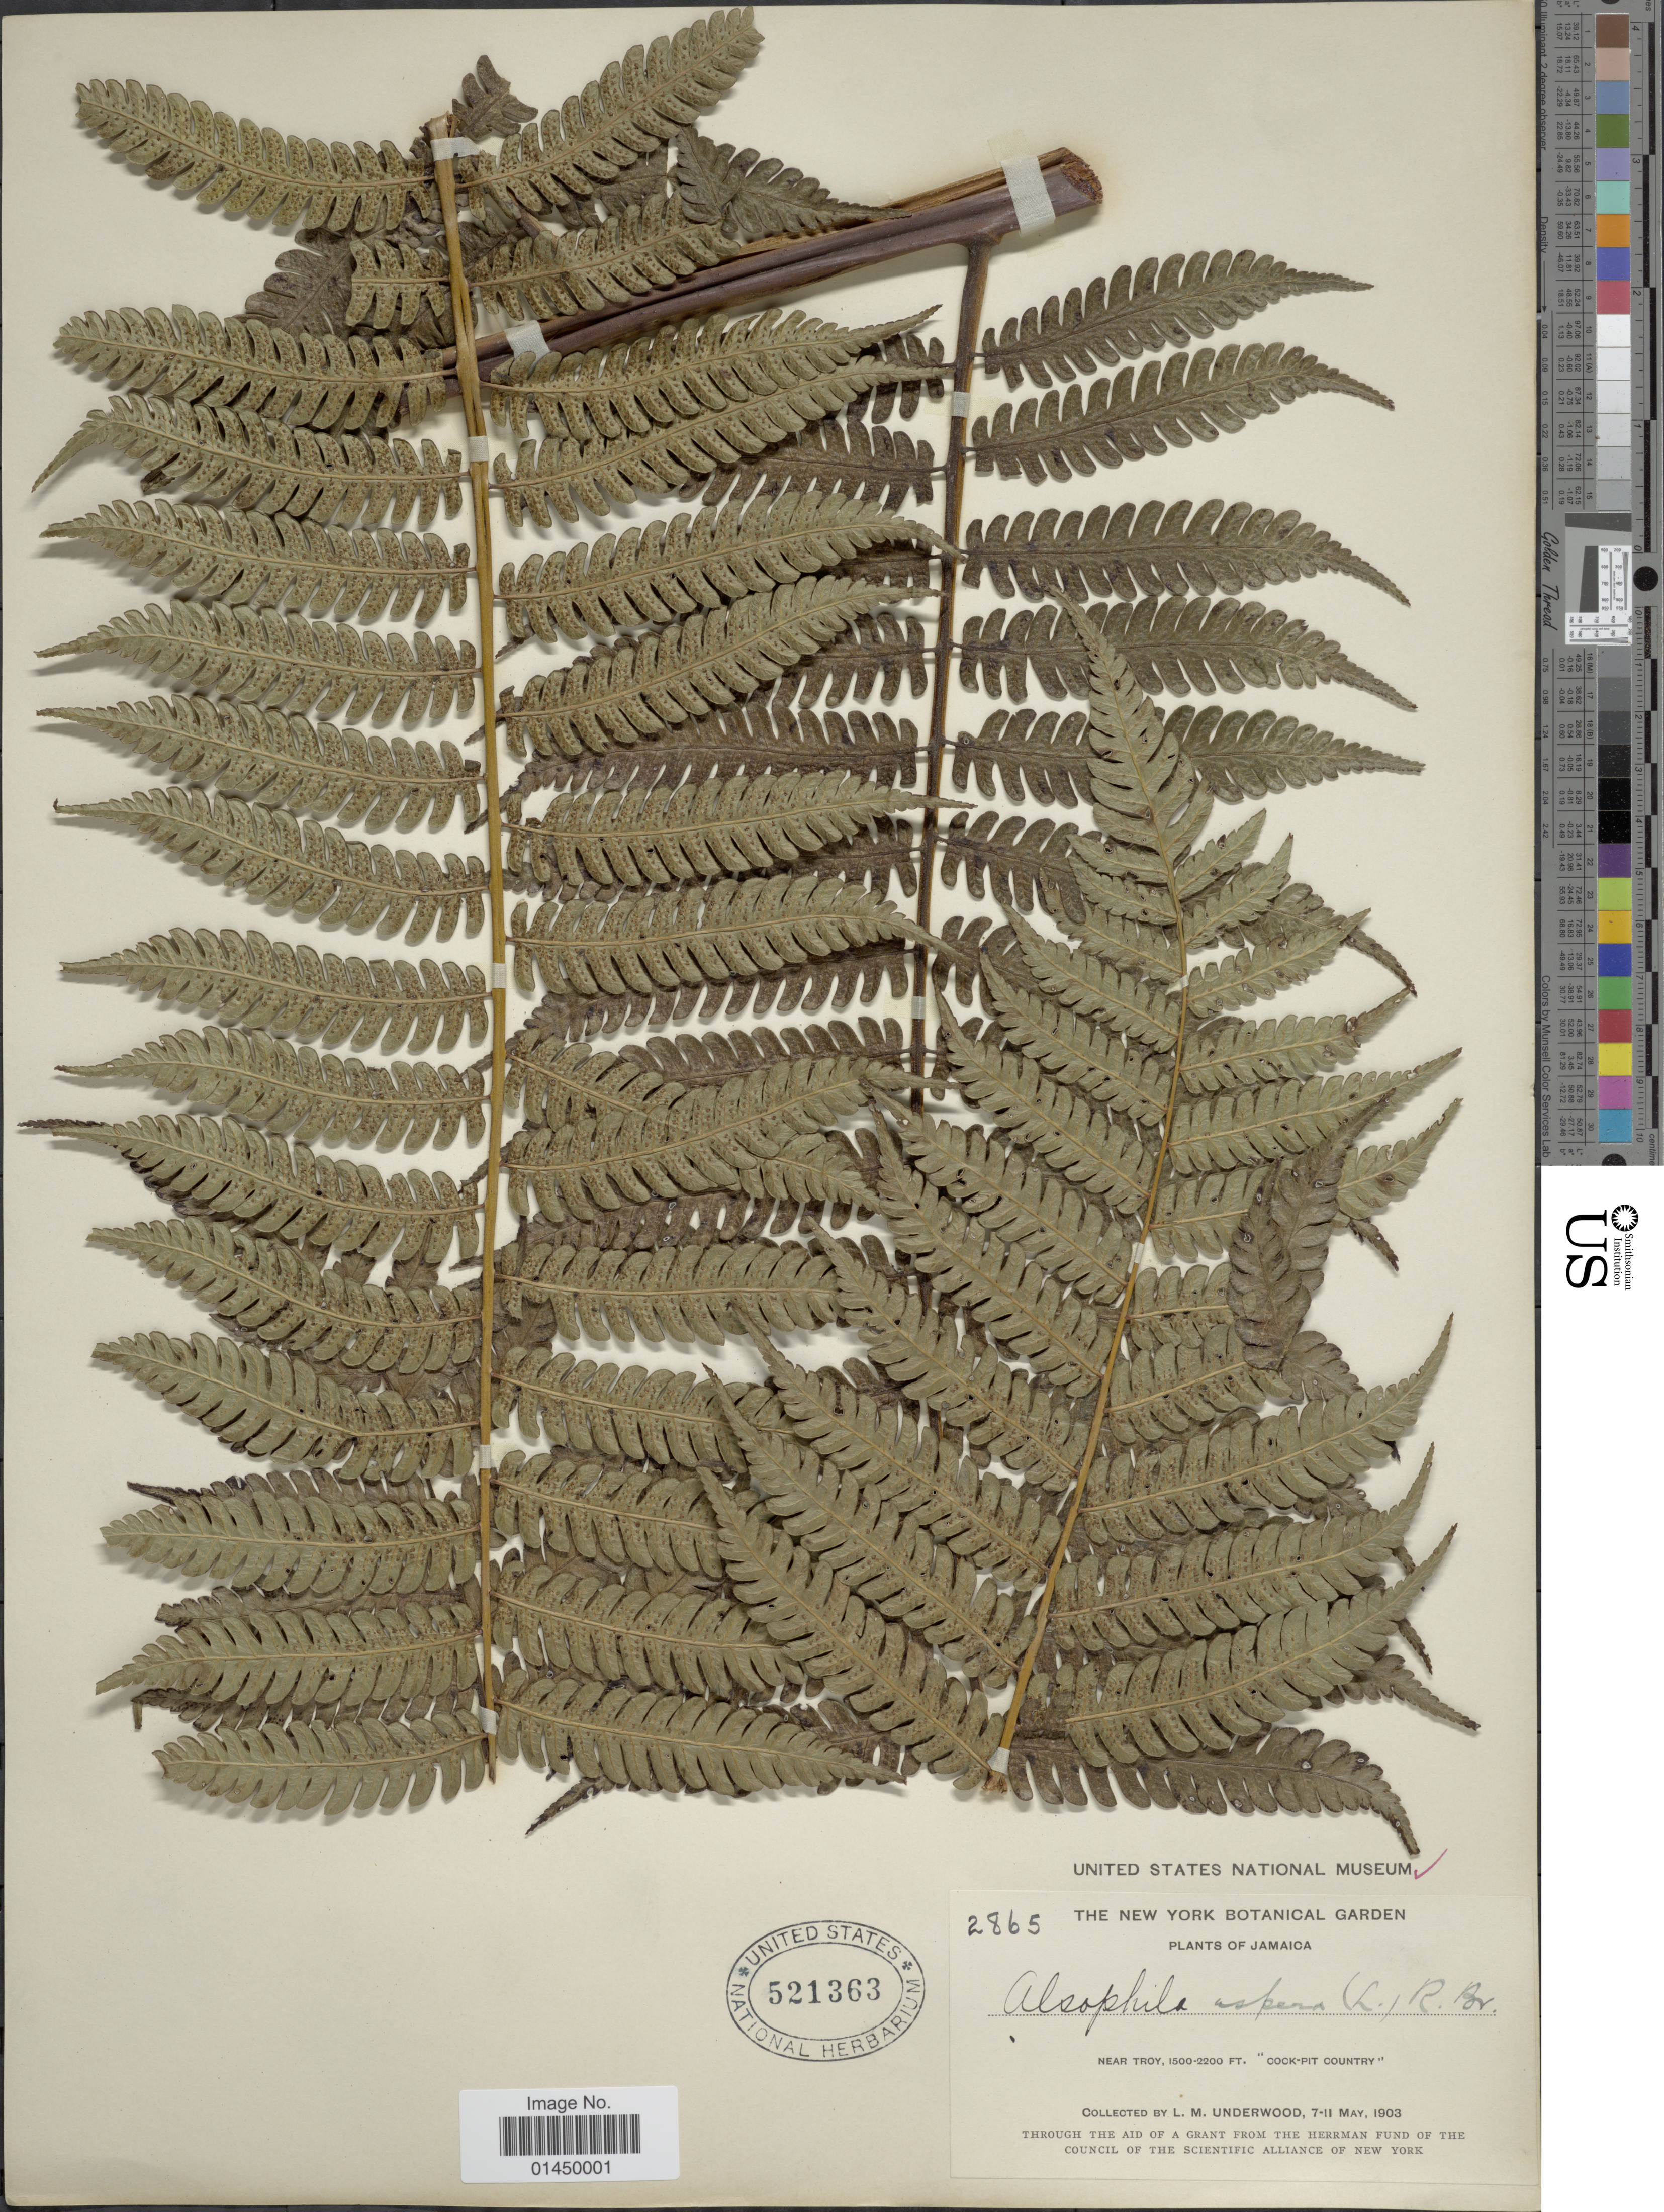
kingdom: Plantae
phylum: Tracheophyta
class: Polypodiopsida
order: Cyatheales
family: Cyatheaceae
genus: Cyathea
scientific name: Cyathea aspera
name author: (L.) Sw.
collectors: L. M. Underwood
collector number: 2865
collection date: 1903-05-07/1903-05-11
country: Jamaica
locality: Near Troy, Cock-Pit Country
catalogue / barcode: US 521363